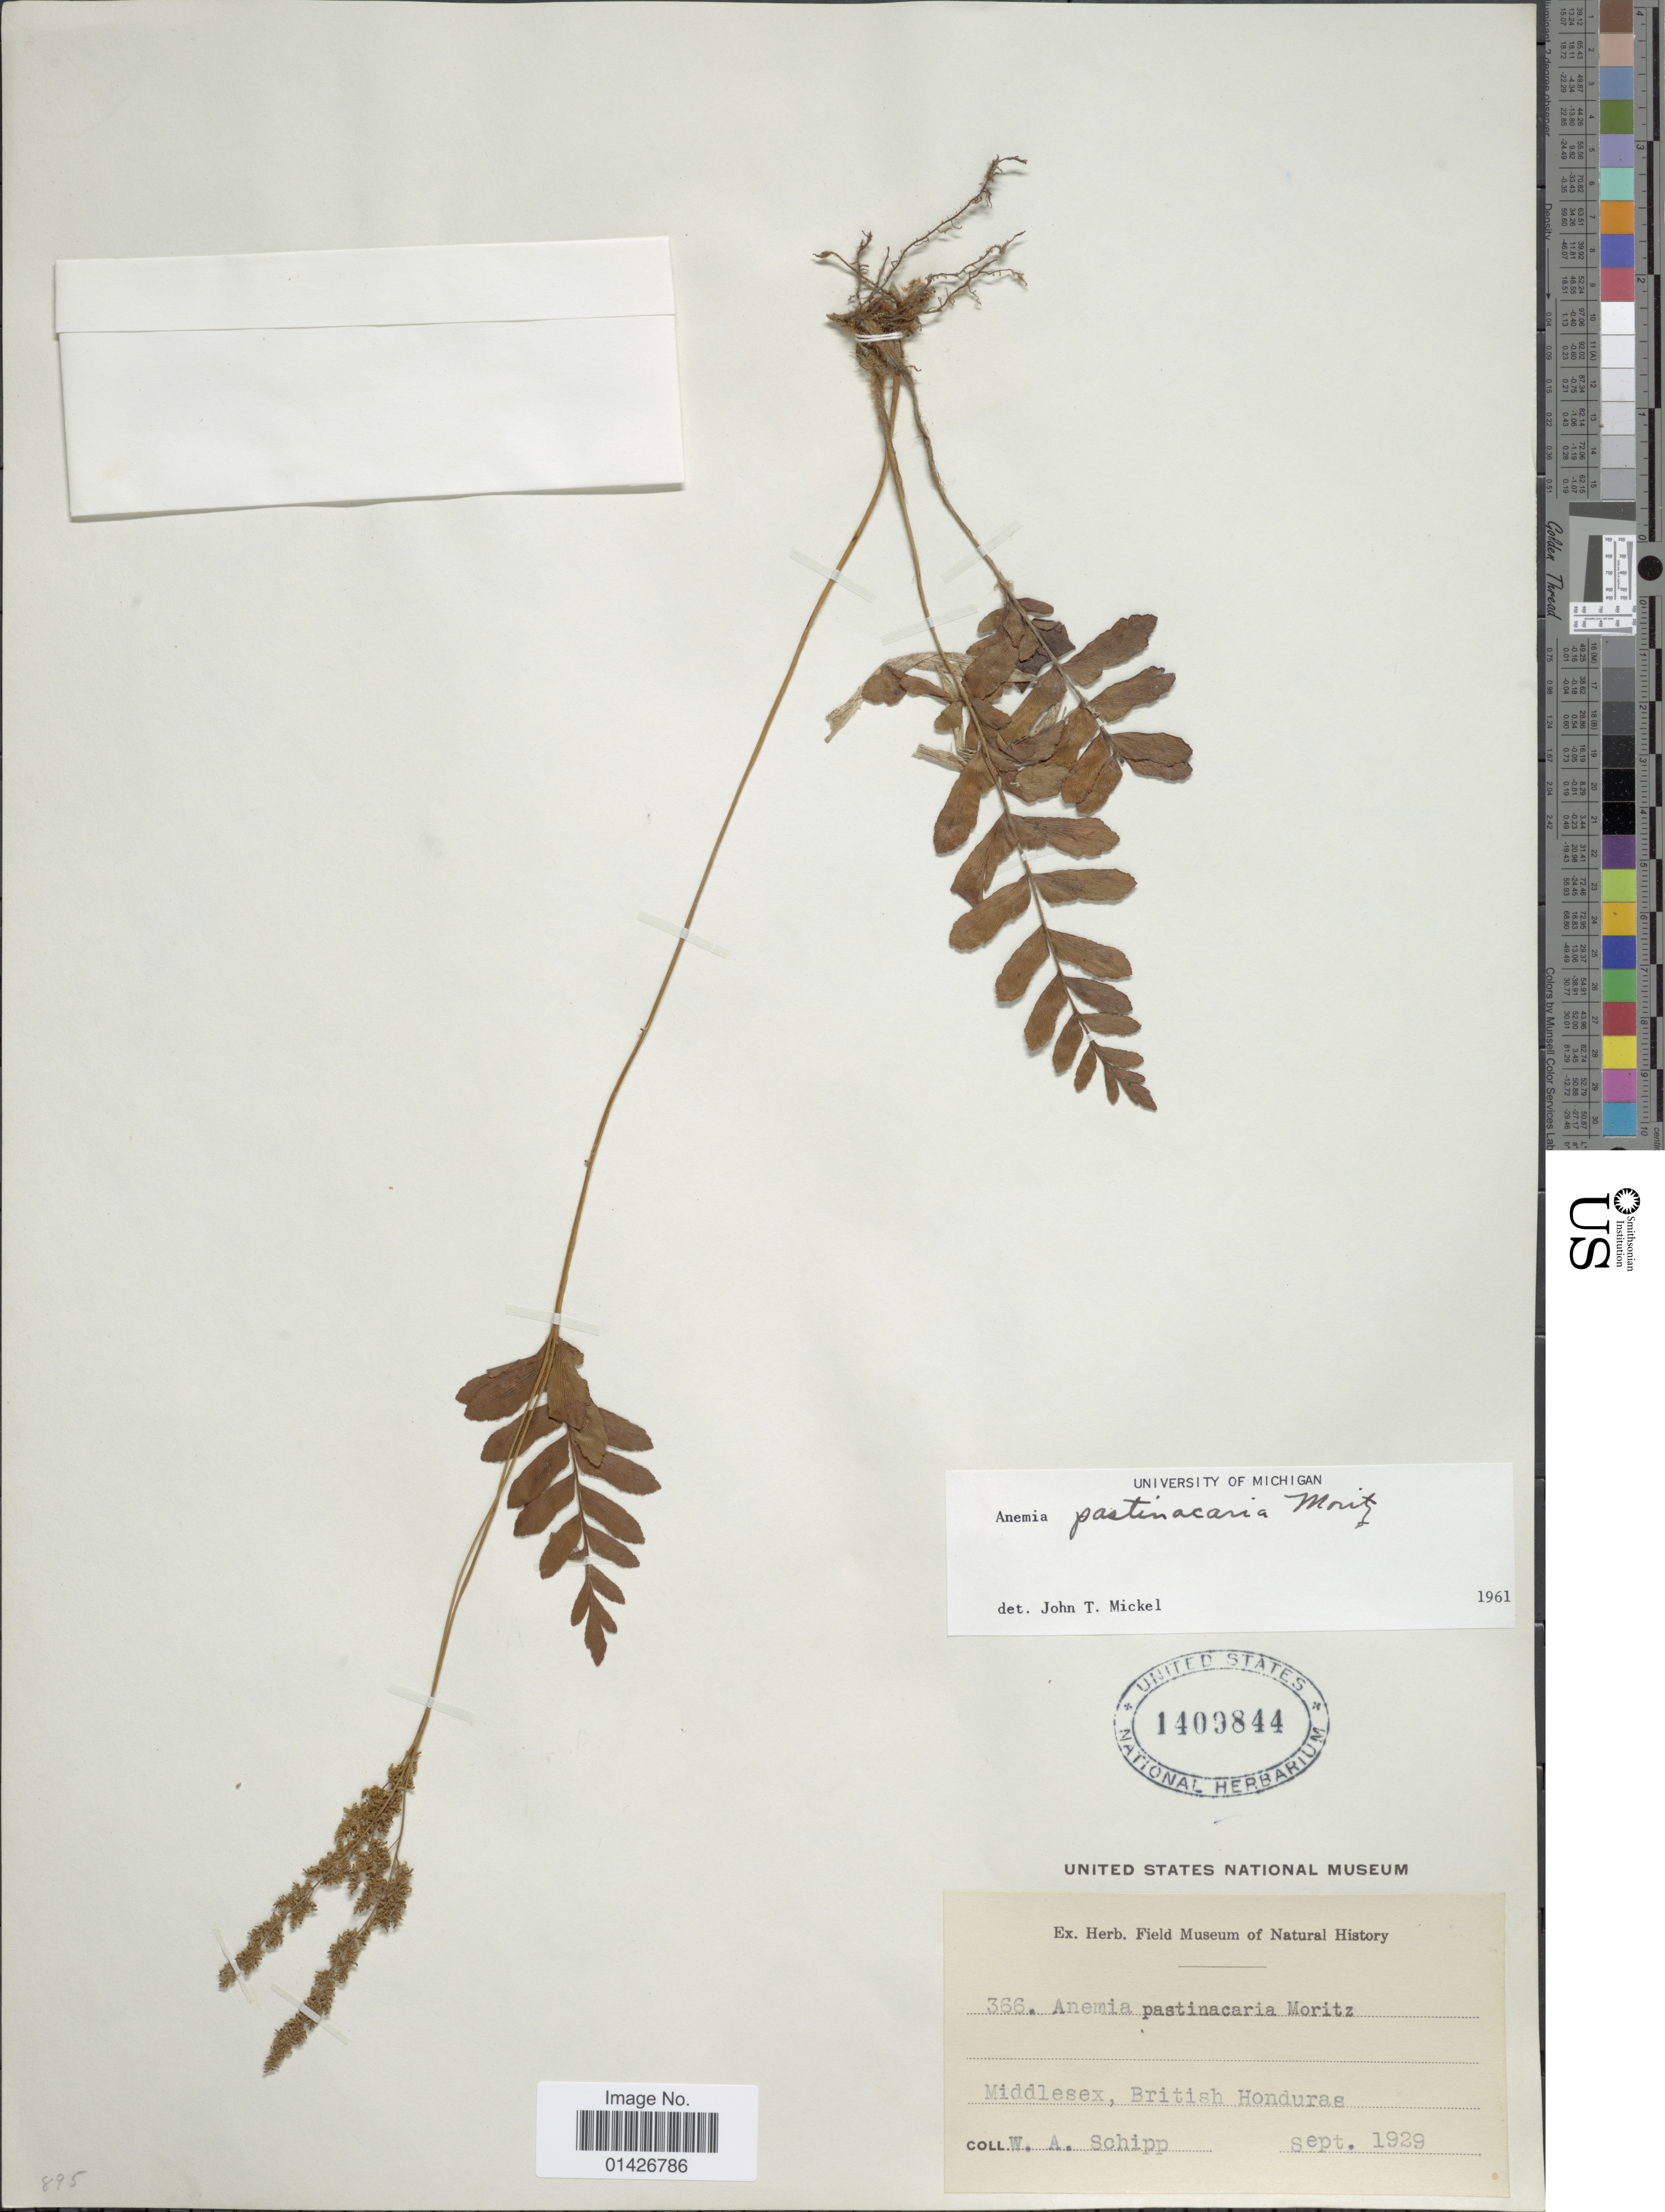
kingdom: Plantae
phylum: Tracheophyta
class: Polypodiopsida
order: Schizaeales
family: Anemiaceae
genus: Anemia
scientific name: Anemia pastinacaria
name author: Moritz ex Prantl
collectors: W. Schipp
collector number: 366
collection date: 1929-09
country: Belize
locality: Middlesex, British Honduras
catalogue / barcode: US 1409844